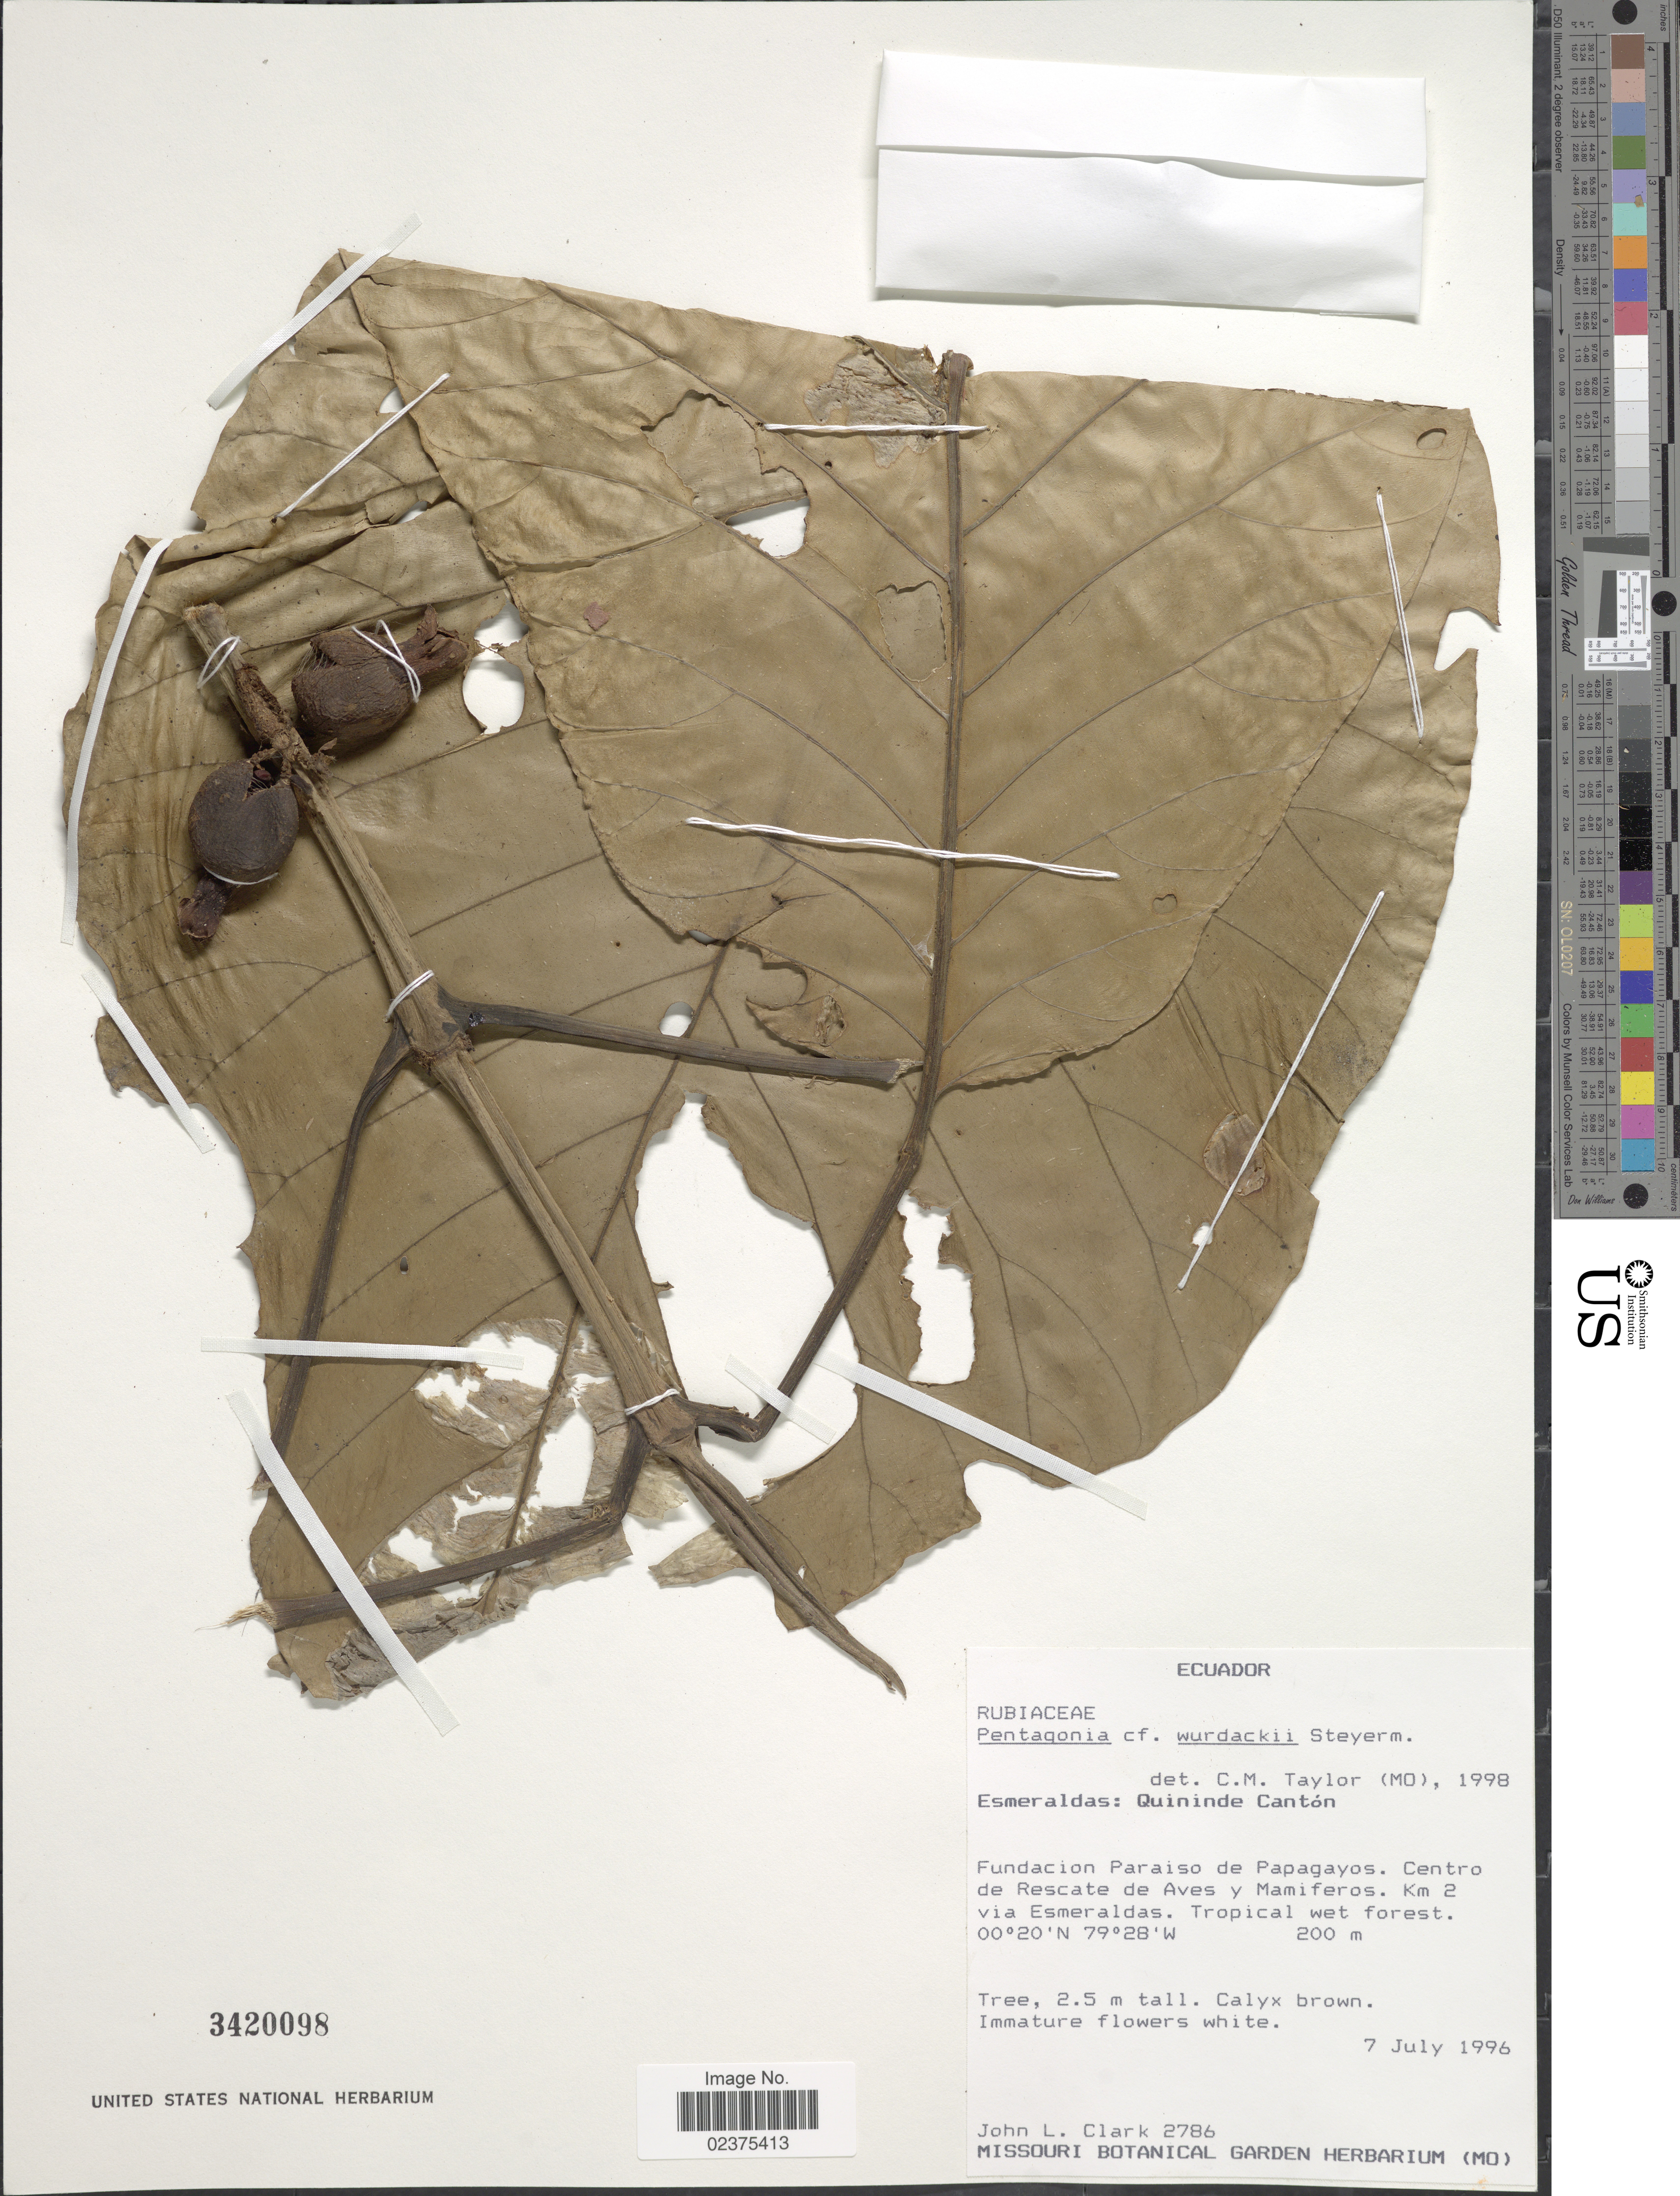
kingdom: Plantae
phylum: Tracheophyta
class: Magnoliopsida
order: Gentianales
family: Rubiaceae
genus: Pentagonia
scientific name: Pentagonia wurdackii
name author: Steyerm.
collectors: J. L. Clark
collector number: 2786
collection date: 1996-07-07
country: Ecuador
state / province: Esmeraldas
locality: Esmeraldas: Quininde Canton, Fundacion Paraiso de Papagayos, Centro de Rescate de Aves y Mamiferos, Km 2 via Esmeraldas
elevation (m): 200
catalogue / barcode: US 3420098